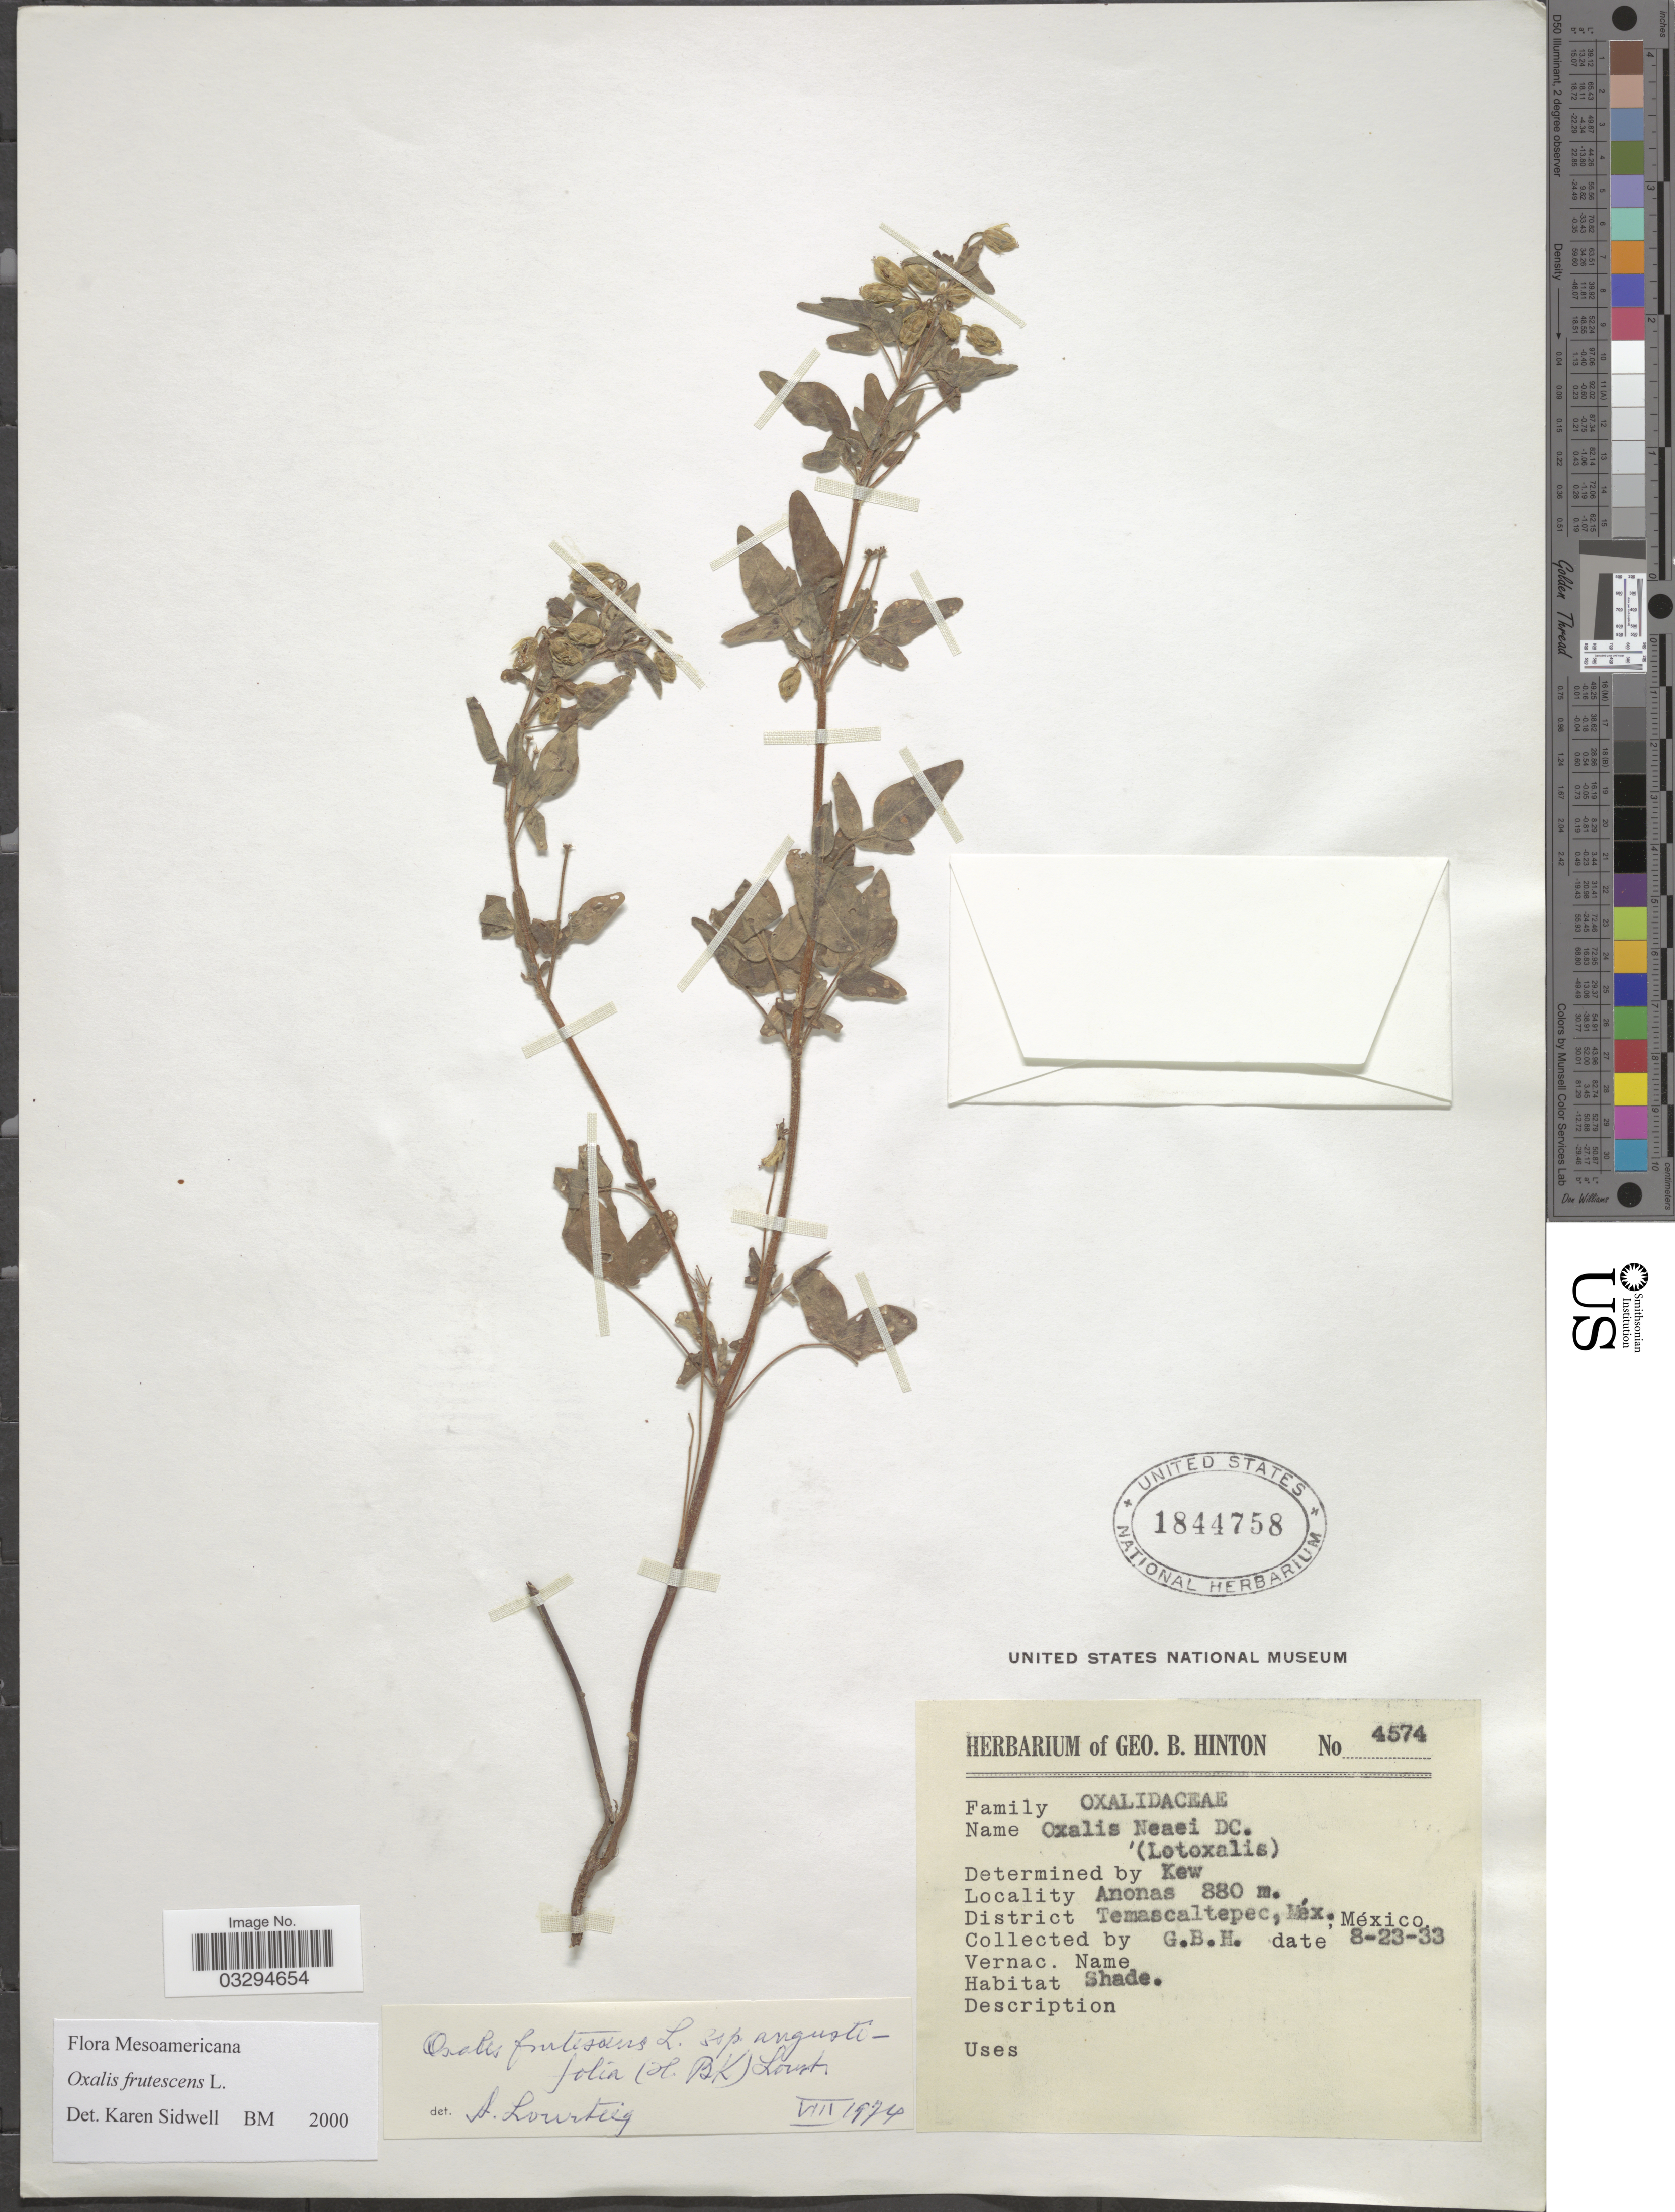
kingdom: Plantae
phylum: Tracheophyta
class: Magnoliopsida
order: Oxalidales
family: Oxalidaceae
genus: Oxalis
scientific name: Oxalis frutescens subsp. angustifolia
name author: (Kunth) Lourteig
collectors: G. B. Hinton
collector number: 4574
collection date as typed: Transcribed d/m/y: 23/8/33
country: Mexico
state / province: México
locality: Anonas. District Temascaltepec.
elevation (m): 880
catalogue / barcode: US 1844758